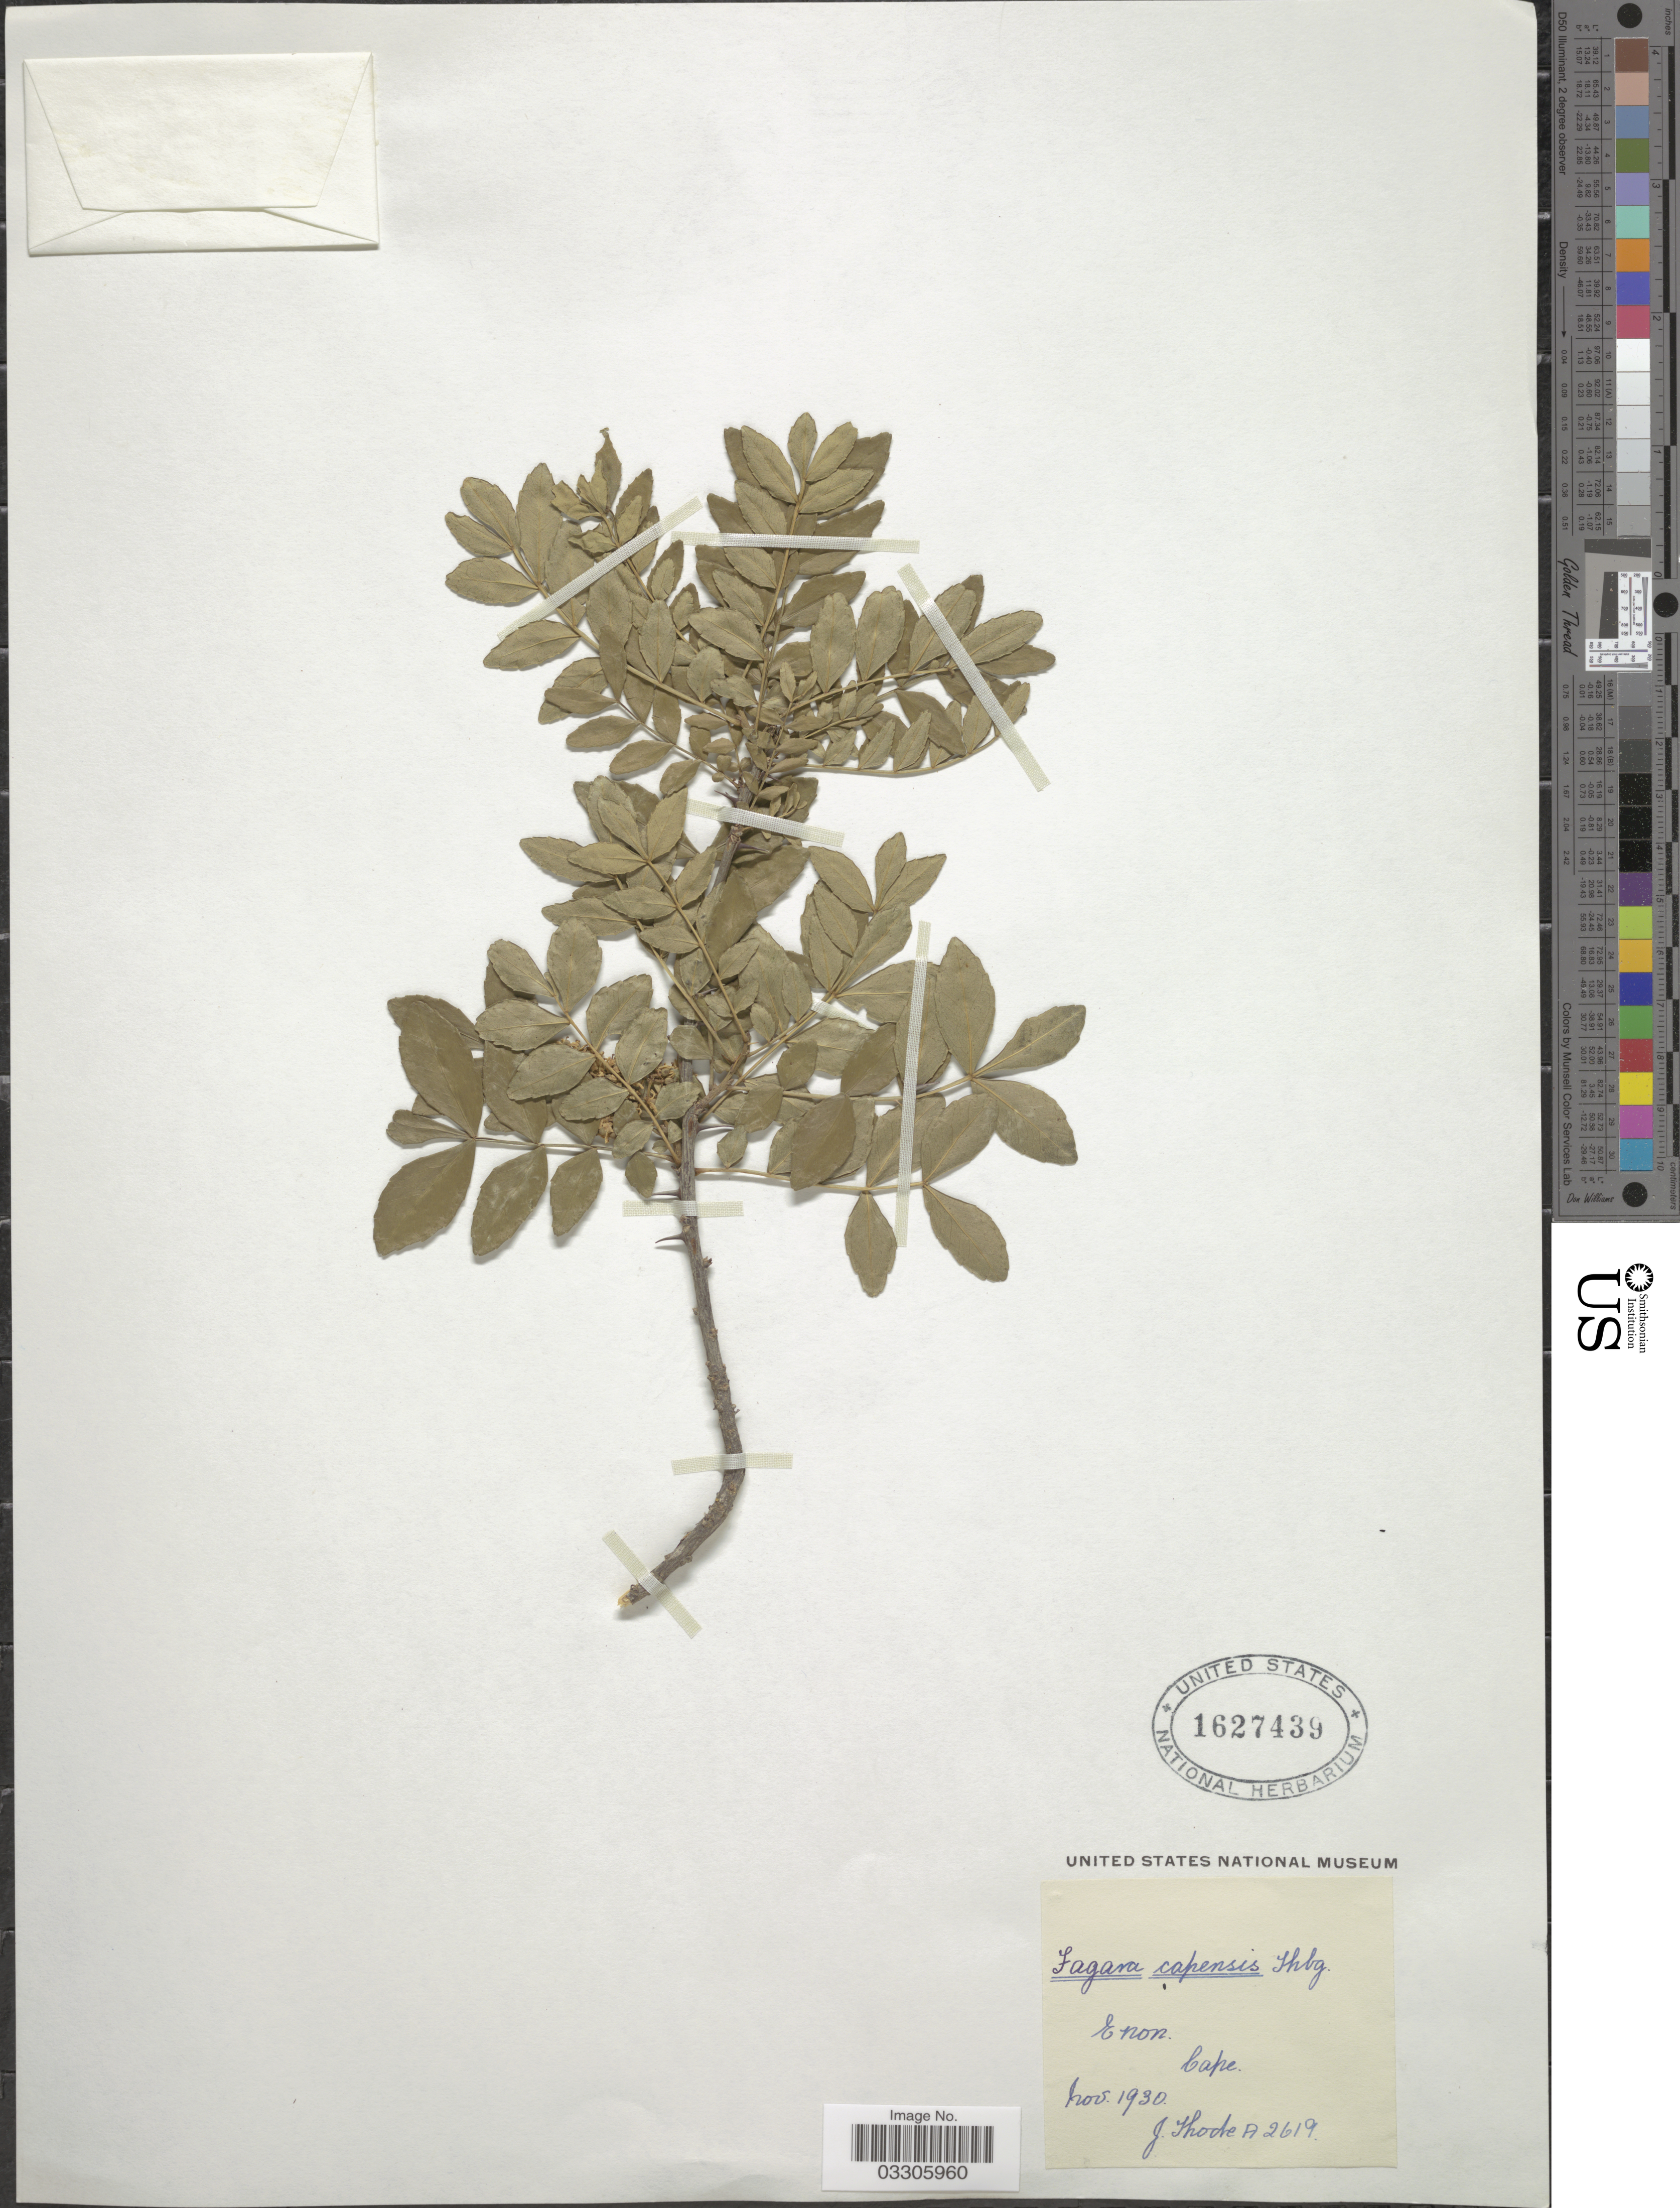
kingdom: Plantae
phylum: Tracheophyta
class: Magnoliopsida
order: Sapindales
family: Rutaceae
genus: Zanthoxylum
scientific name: Zanthoxylum capense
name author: (Thunb.) Harv.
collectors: J. Thode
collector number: A2619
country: South Africa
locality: Enon, Cape.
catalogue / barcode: US 1627439